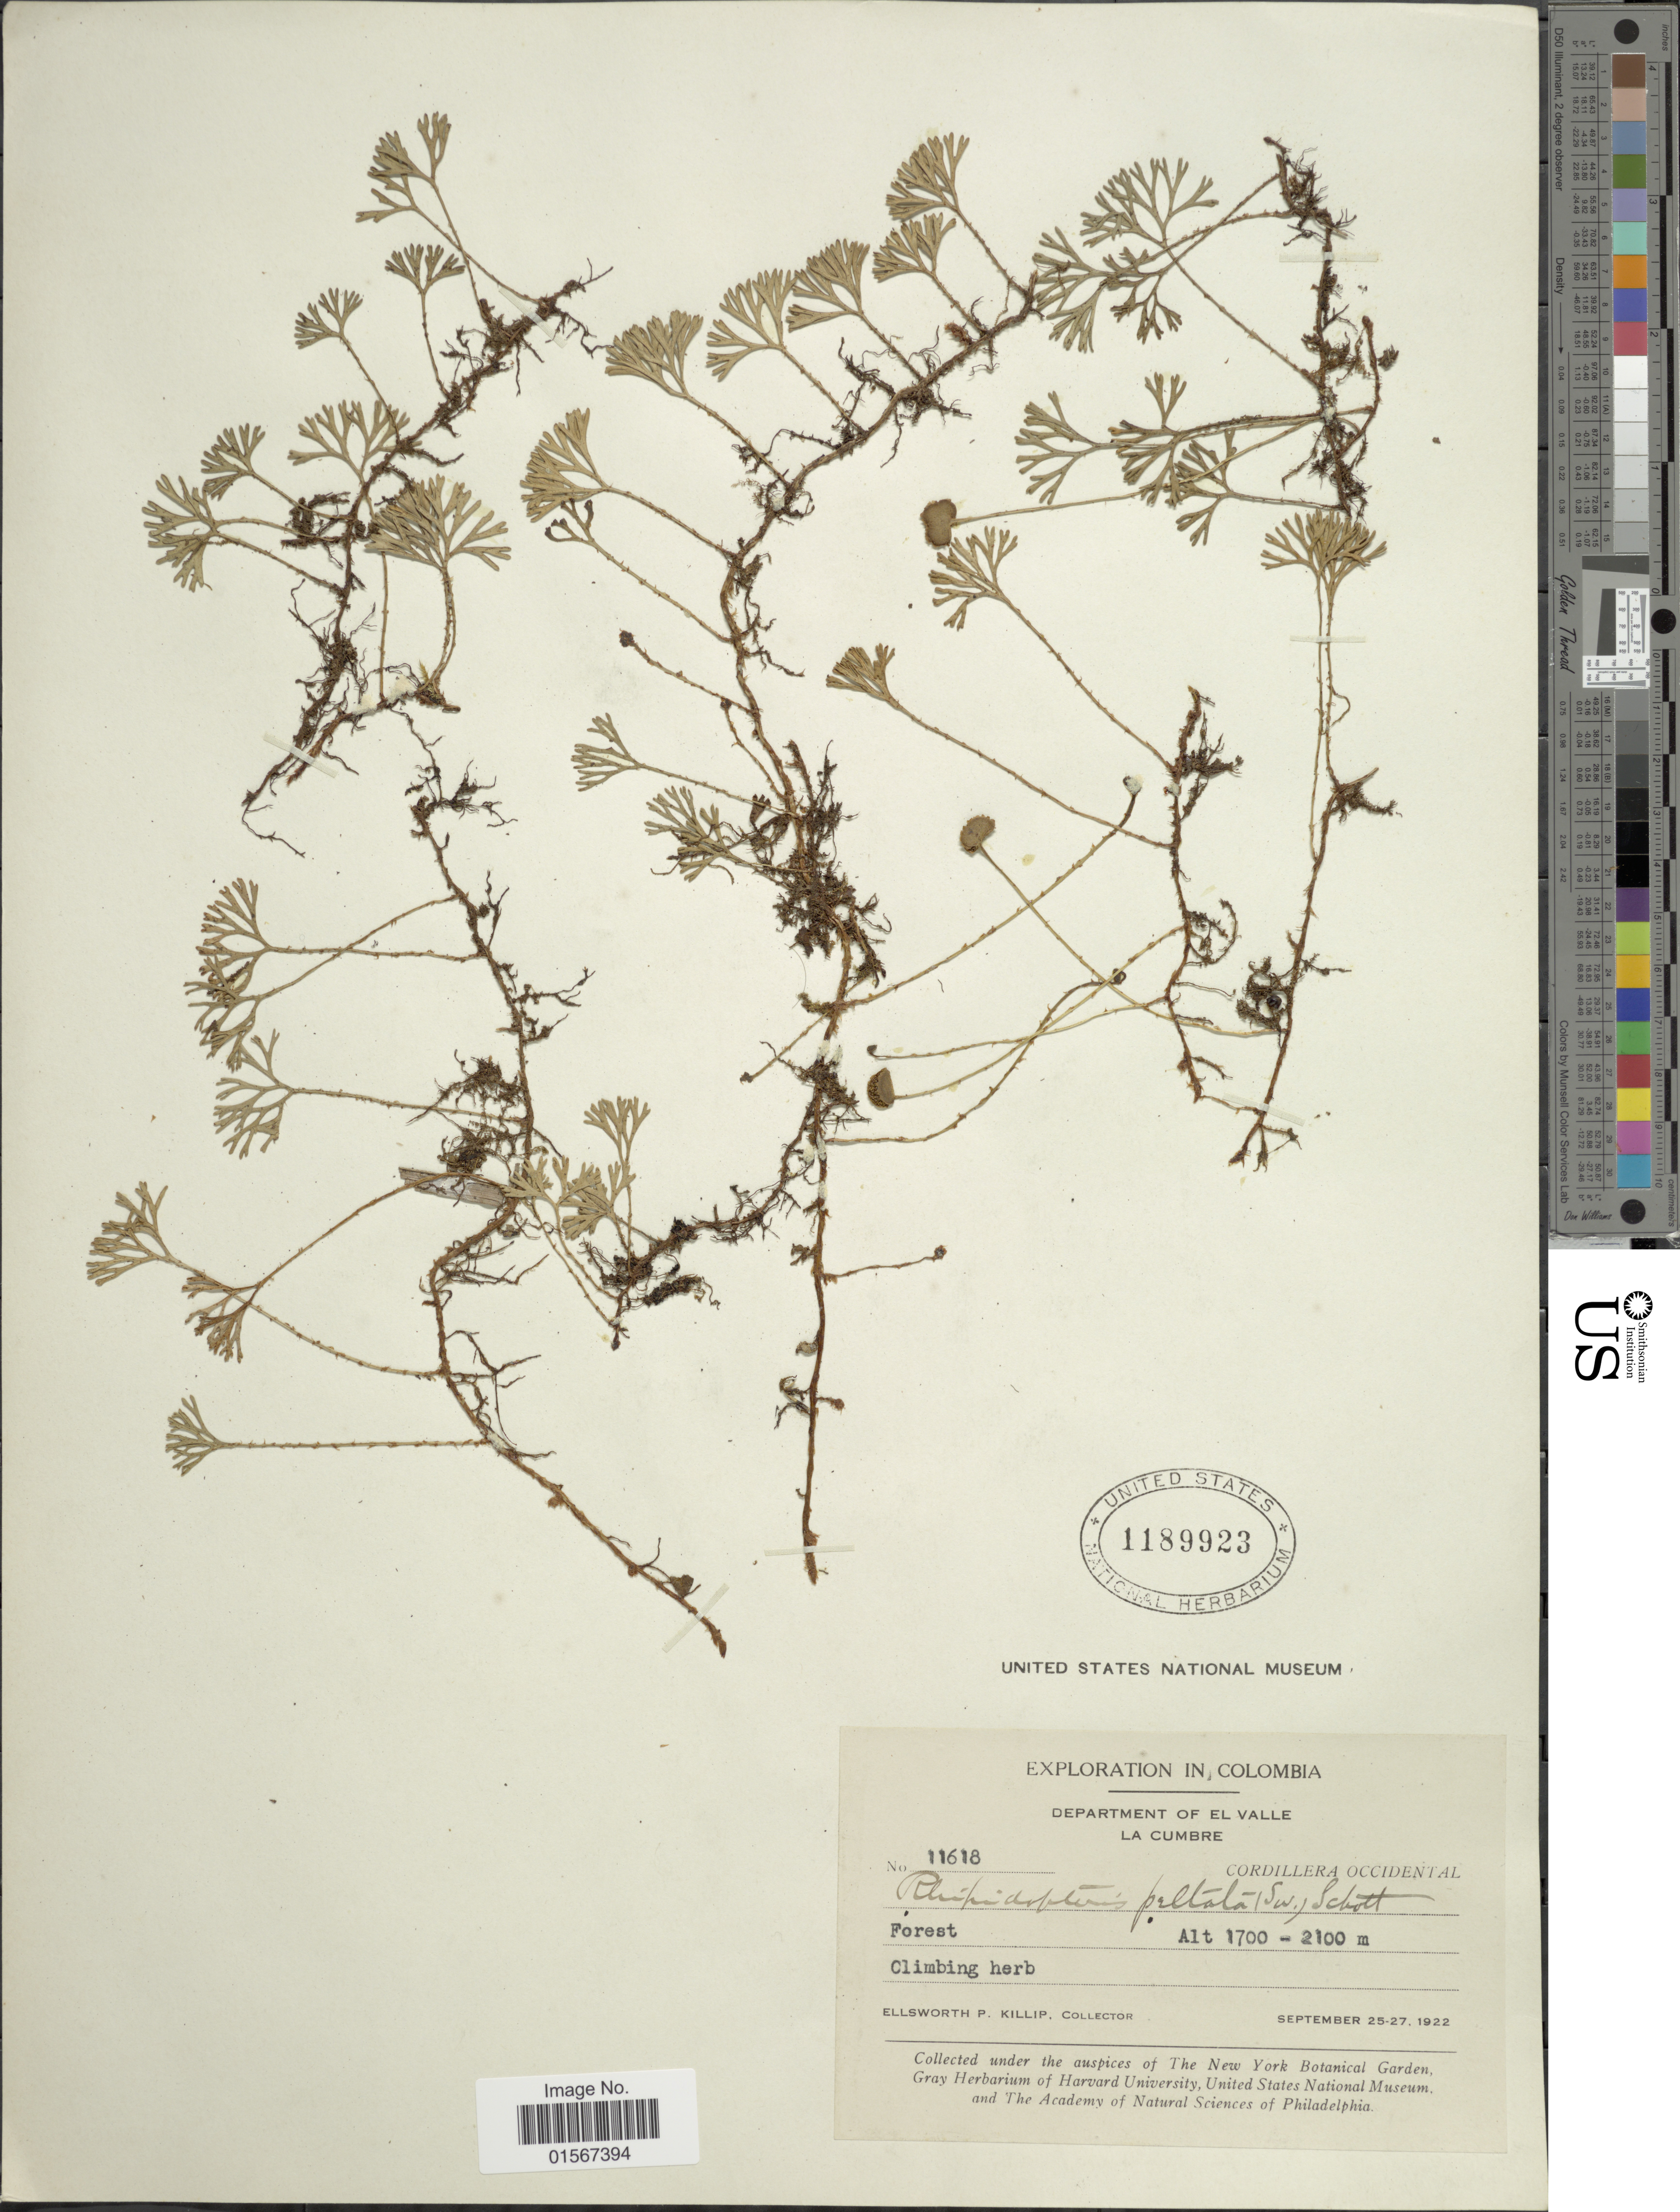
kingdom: Plantae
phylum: Tracheophyta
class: Polypodiopsida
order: Polypodiales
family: Dryopteridaceae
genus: Elaphoglossum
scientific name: Elaphoglossum peltatum f. peltatum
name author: (Sw.) Urb.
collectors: E. P. Killip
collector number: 11618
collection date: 1922-09-25/1922-09-27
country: Colombia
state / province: Valle del Cauca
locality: Colombia, Department of El Valle, La Cumbre, Cordillera Occidental.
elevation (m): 1700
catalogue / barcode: US 1189923